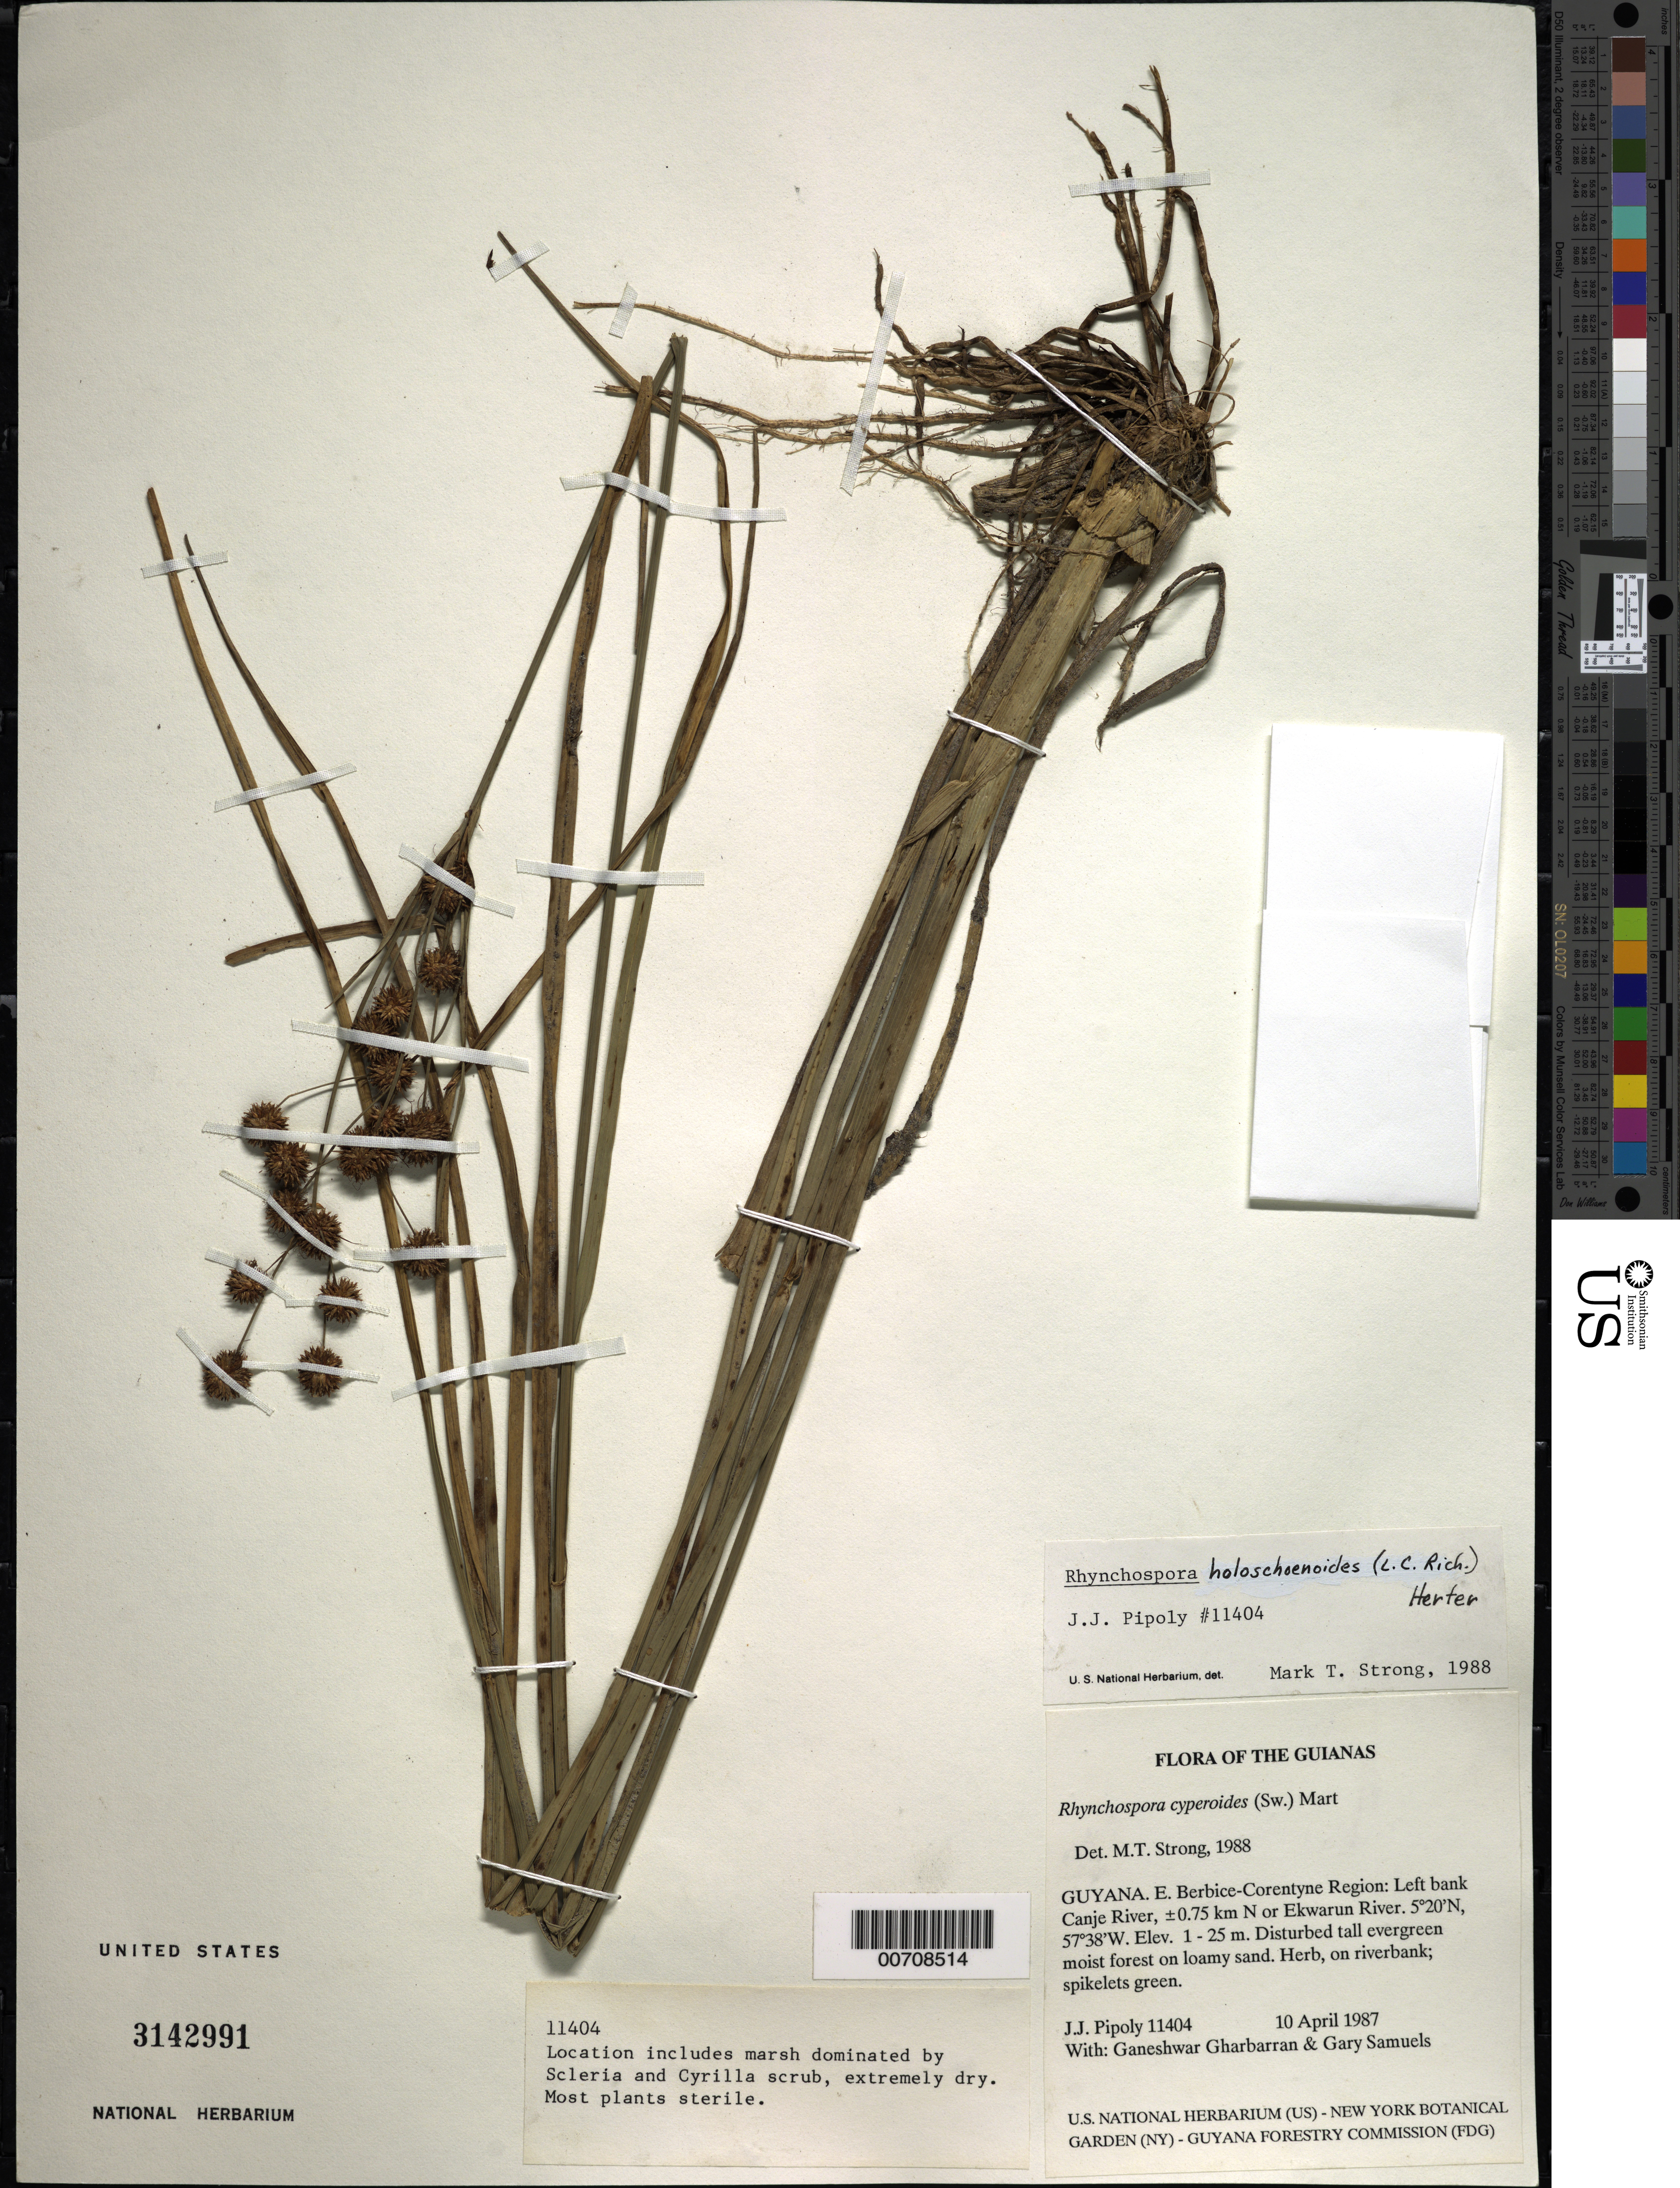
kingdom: Plantae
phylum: Tracheophyta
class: Liliopsida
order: Poales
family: Cyperaceae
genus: Rhynchospora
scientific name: Rhynchospora holoschoenoides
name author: (Rich.) Herter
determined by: Strong, M. T., (US), Smithsonian Institution - National Museum of Natural History (UNITED STATES)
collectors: J. J. Pipoly, G. Gharbarran & G. Samuels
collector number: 11404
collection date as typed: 10 April 1987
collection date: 1987-04-10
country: Guyana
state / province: E. Berbice-Corentyne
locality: Canje River, ± 0.75 km N of Ekwarun River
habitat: Disturbed tall evergreen moist forest on loamy sand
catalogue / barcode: US 3142991